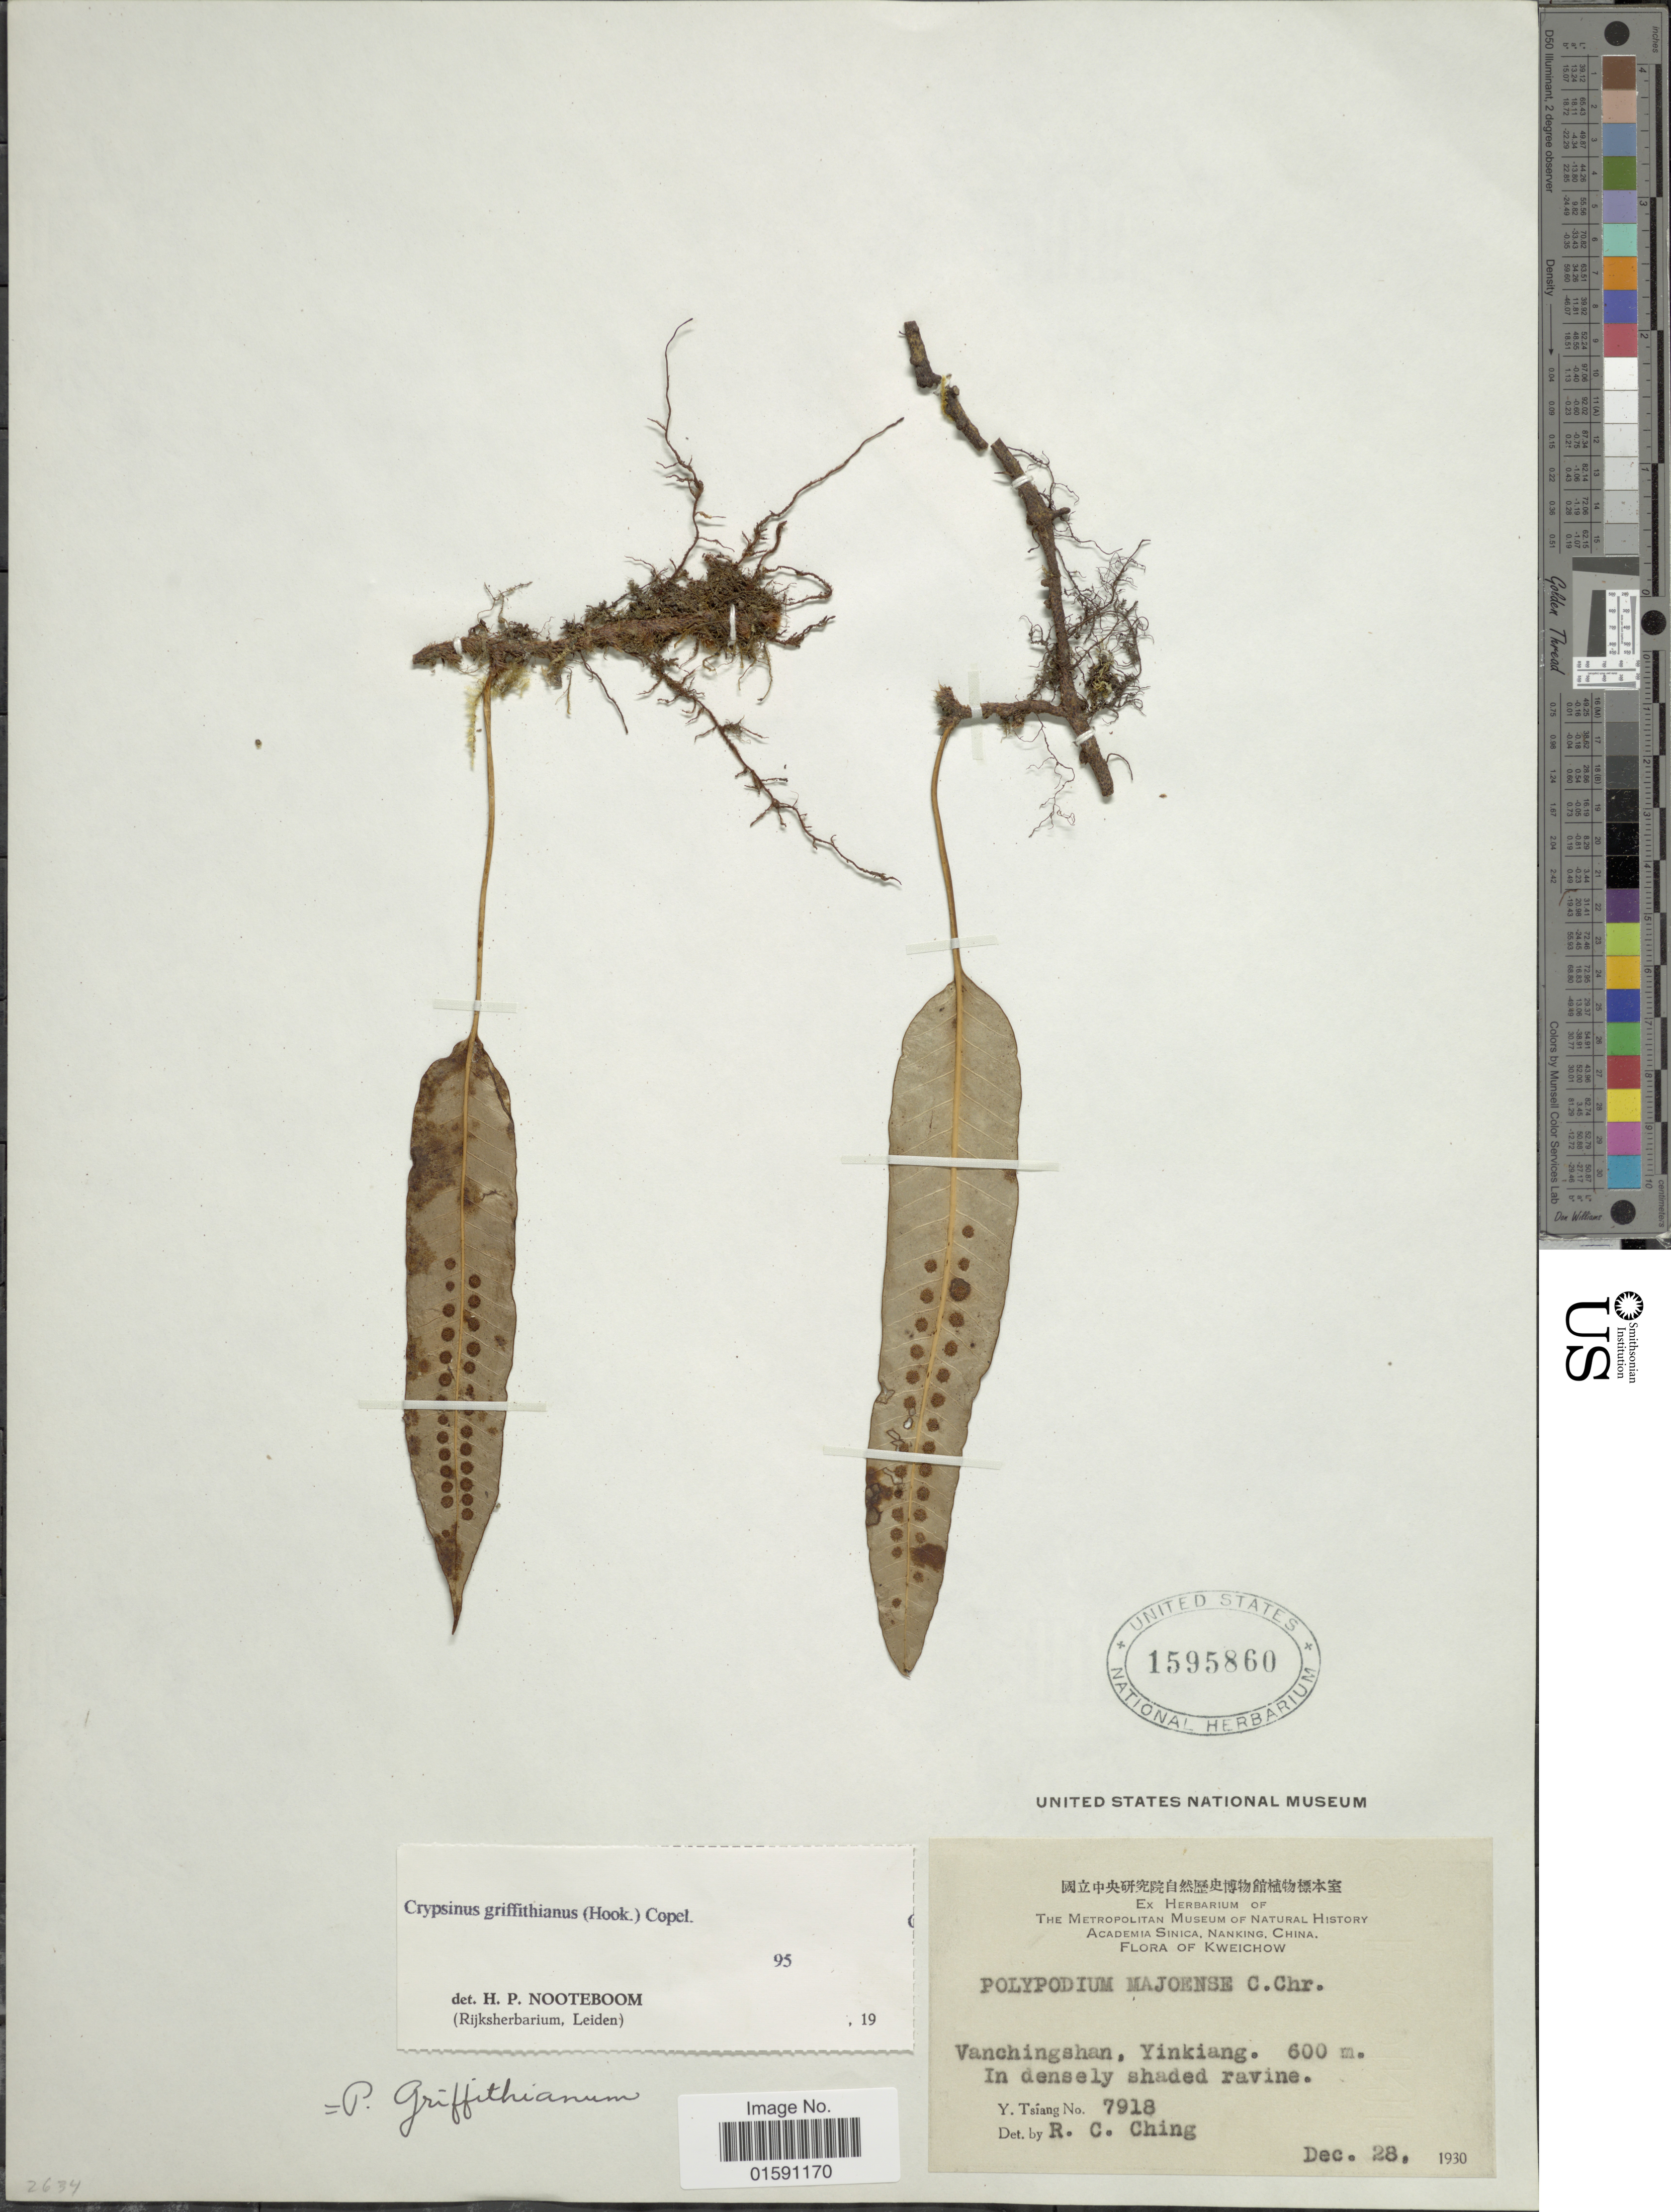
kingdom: Plantae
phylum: Tracheophyta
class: Polypodiopsida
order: Polypodiales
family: Polypodiaceae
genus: Selliguea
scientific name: Selliguea griffithiana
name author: (Hook.) Fraser-Jenk.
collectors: Y. Tsiang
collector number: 7918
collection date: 1930-12-28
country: China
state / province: Guizhou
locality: Kweichow. Vanchingshan, Yinkiang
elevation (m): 600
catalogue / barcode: US 1595860